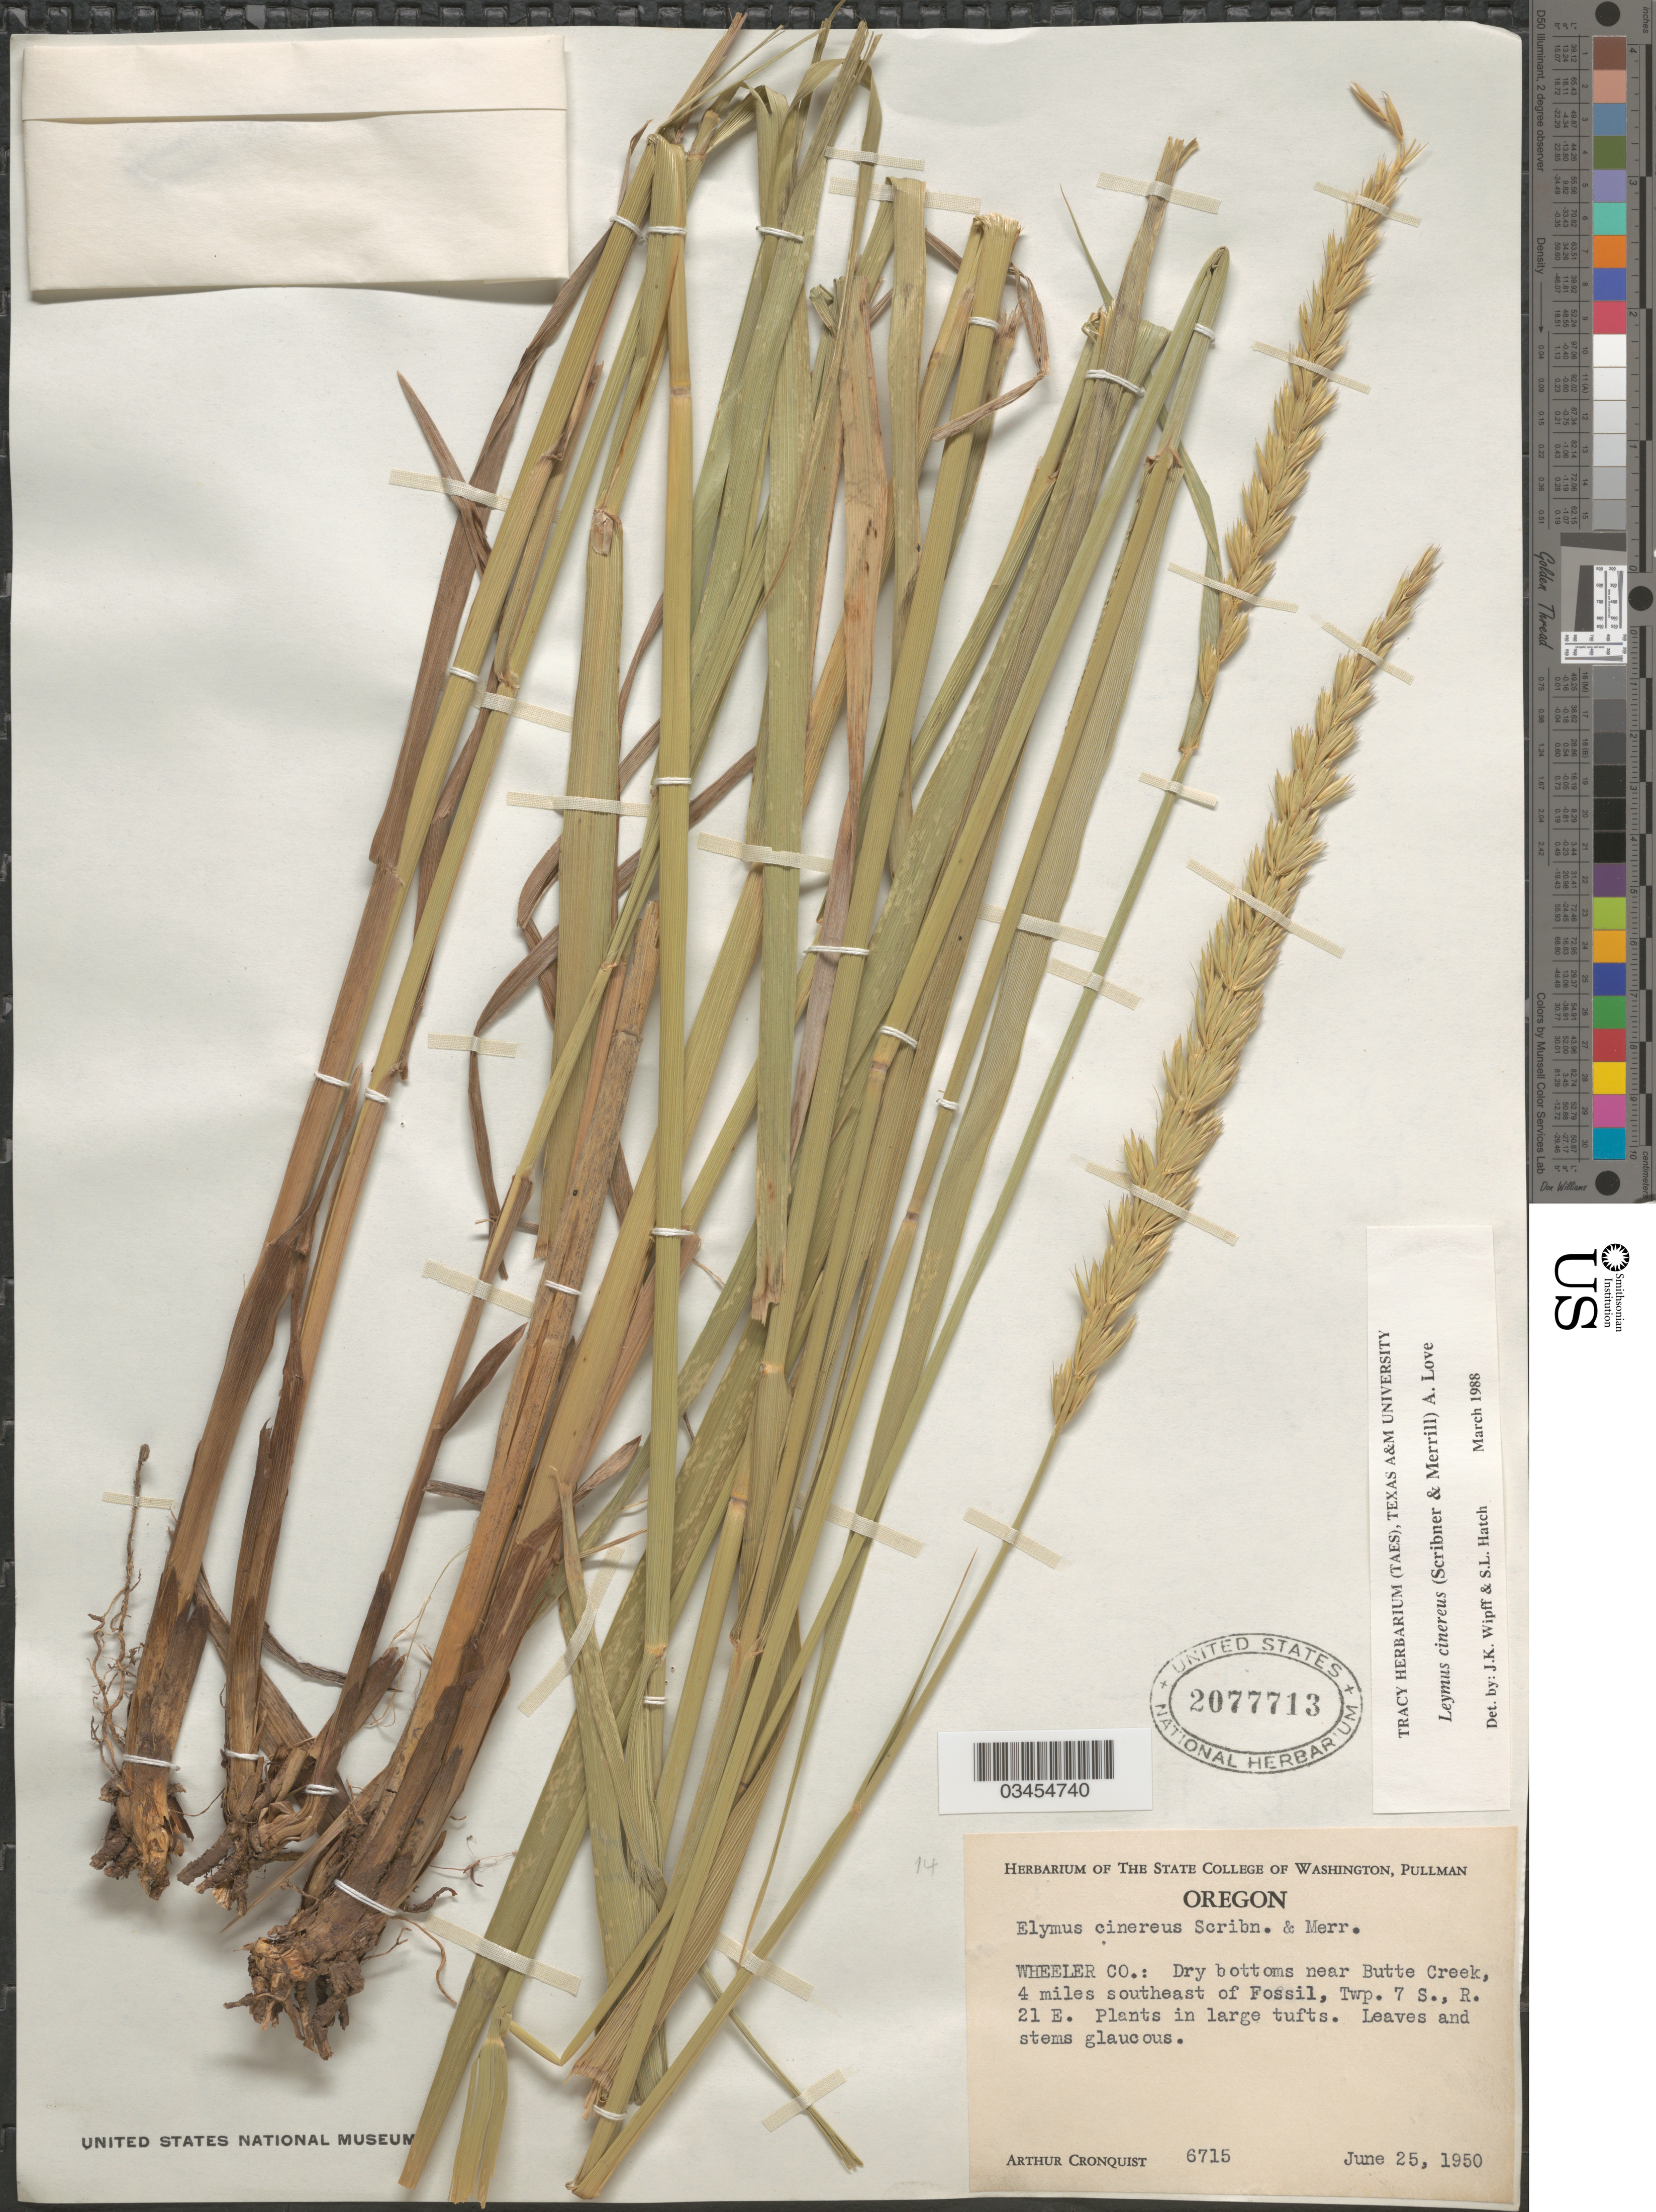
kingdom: Plantae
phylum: Tracheophyta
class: Liliopsida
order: Poales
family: Poaceae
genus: Leymus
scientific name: Leymus cinereus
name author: (Scribn. & Merr.) Á. Löve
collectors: A. J. Cronquist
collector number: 6715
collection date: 1950-06-25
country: United States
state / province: Oregon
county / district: Wheeler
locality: Wheeler Co.: Dry bottoms near Butte Creek, 4 miles southeast of Fossil, Twp. 7 S., R. 21 E.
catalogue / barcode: US 2077713